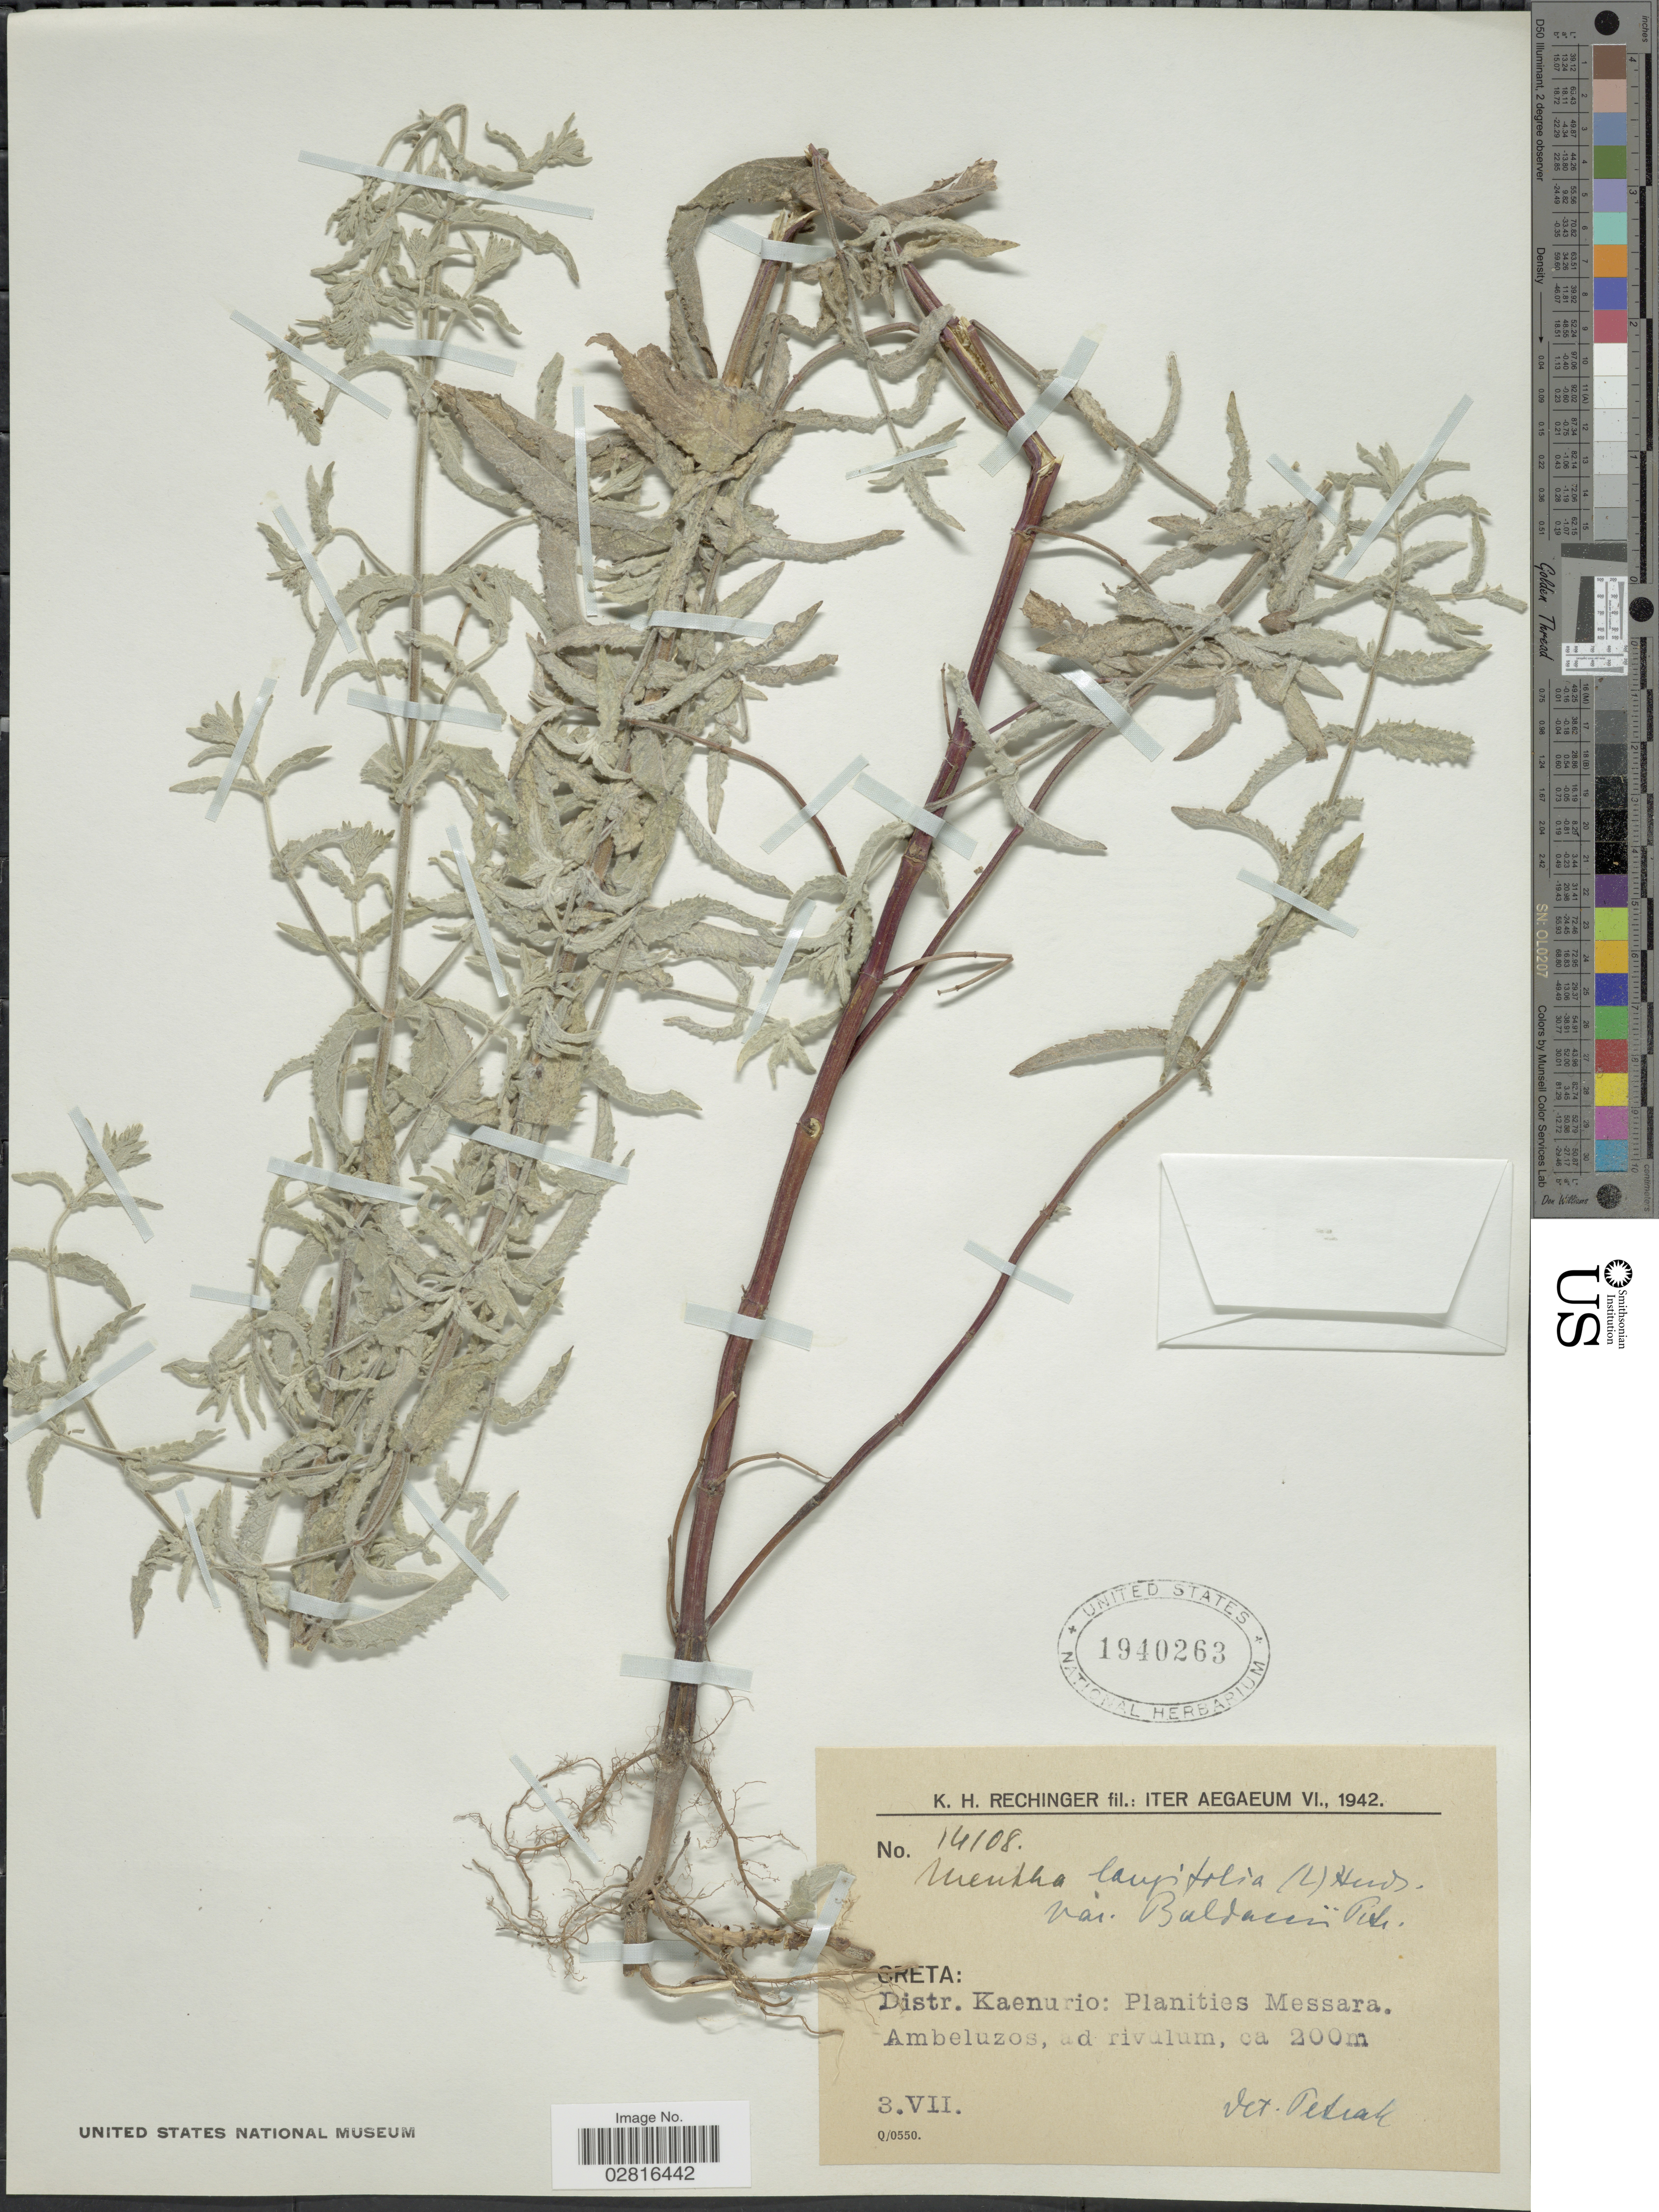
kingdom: Plantae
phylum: Tracheophyta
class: Magnoliopsida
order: Lamiales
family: Lamiaceae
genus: Mentha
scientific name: Mentha longifolia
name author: (L.) L.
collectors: K. H. Rechinger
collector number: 14108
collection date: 1942-07-03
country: Greece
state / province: Crete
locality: Iter Aegaeum. Creta: Distr. Kaenurio: Planities Messara. Ambeluzos, ad rivulum.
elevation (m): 200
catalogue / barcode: US 1940263